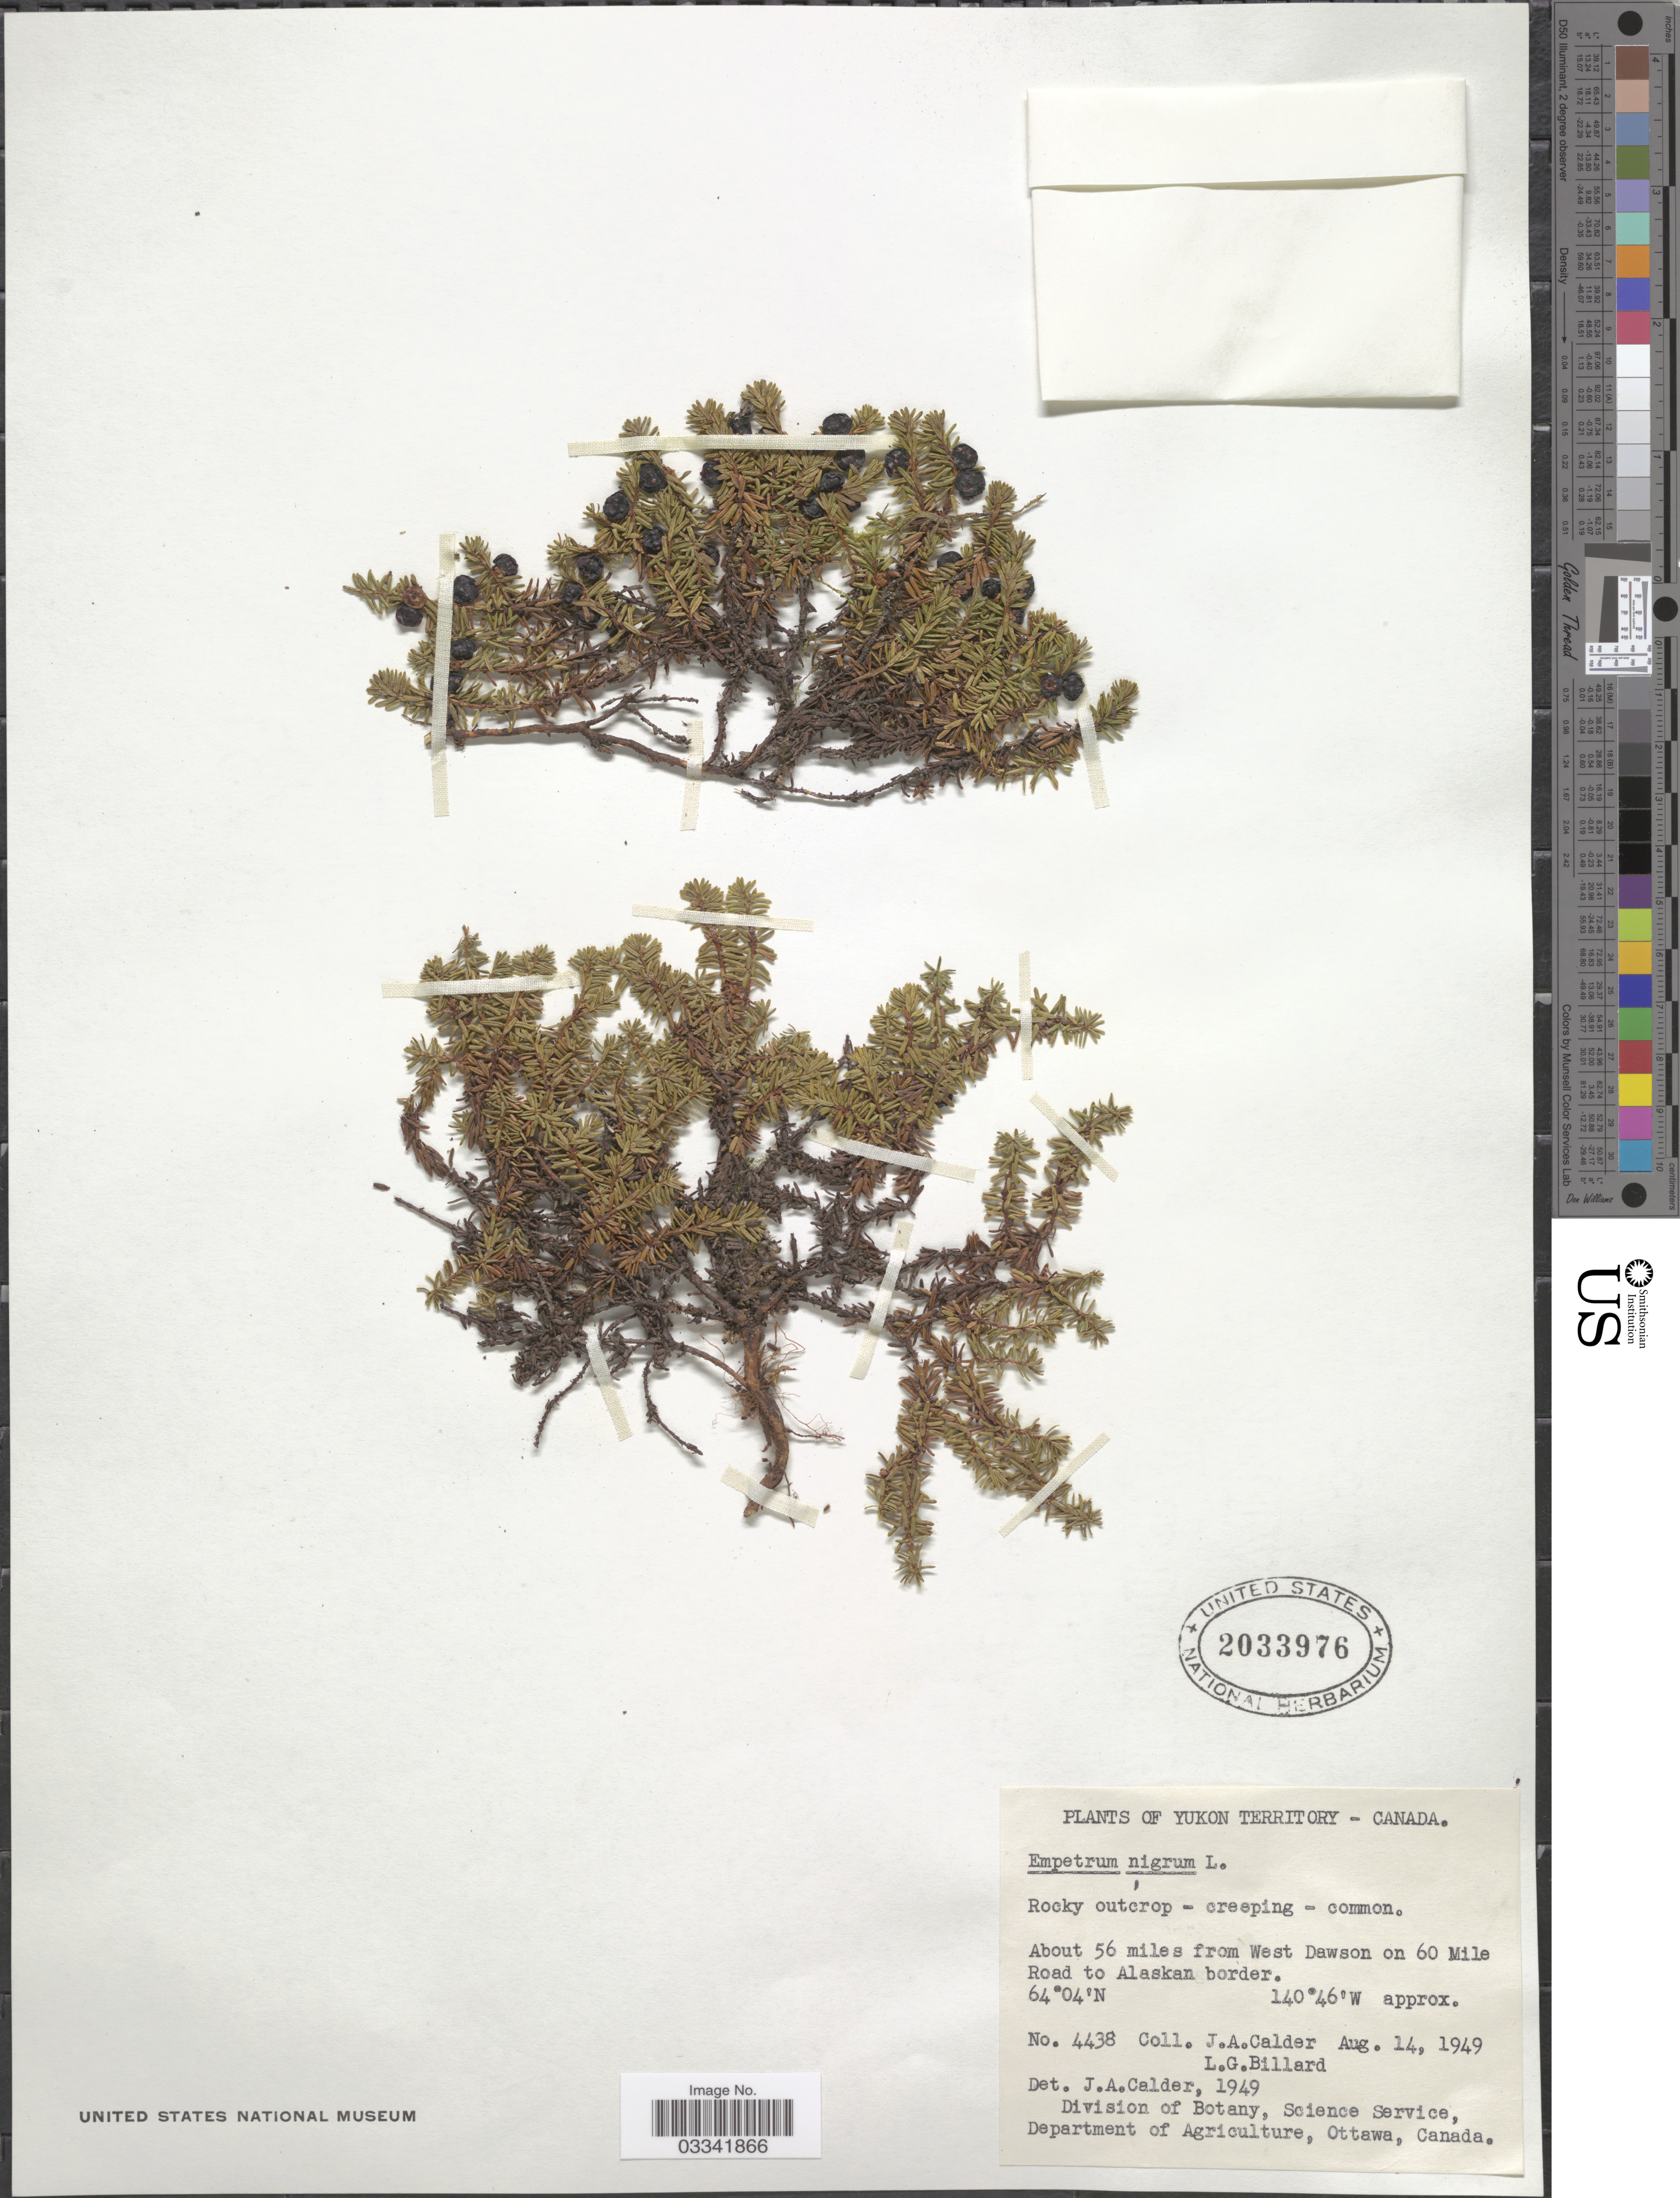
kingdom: Plantae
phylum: Tracheophyta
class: Magnoliopsida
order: Ericales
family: Ericaceae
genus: Empetrum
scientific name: Empetrum nigrum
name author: L.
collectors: J. A. Calder & L. Billard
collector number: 4438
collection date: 1949-08-14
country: Canada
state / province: Yukon Territory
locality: About 56 miles from West Dawson on 60 Mile Road to Alaskan border.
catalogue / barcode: US 2033976